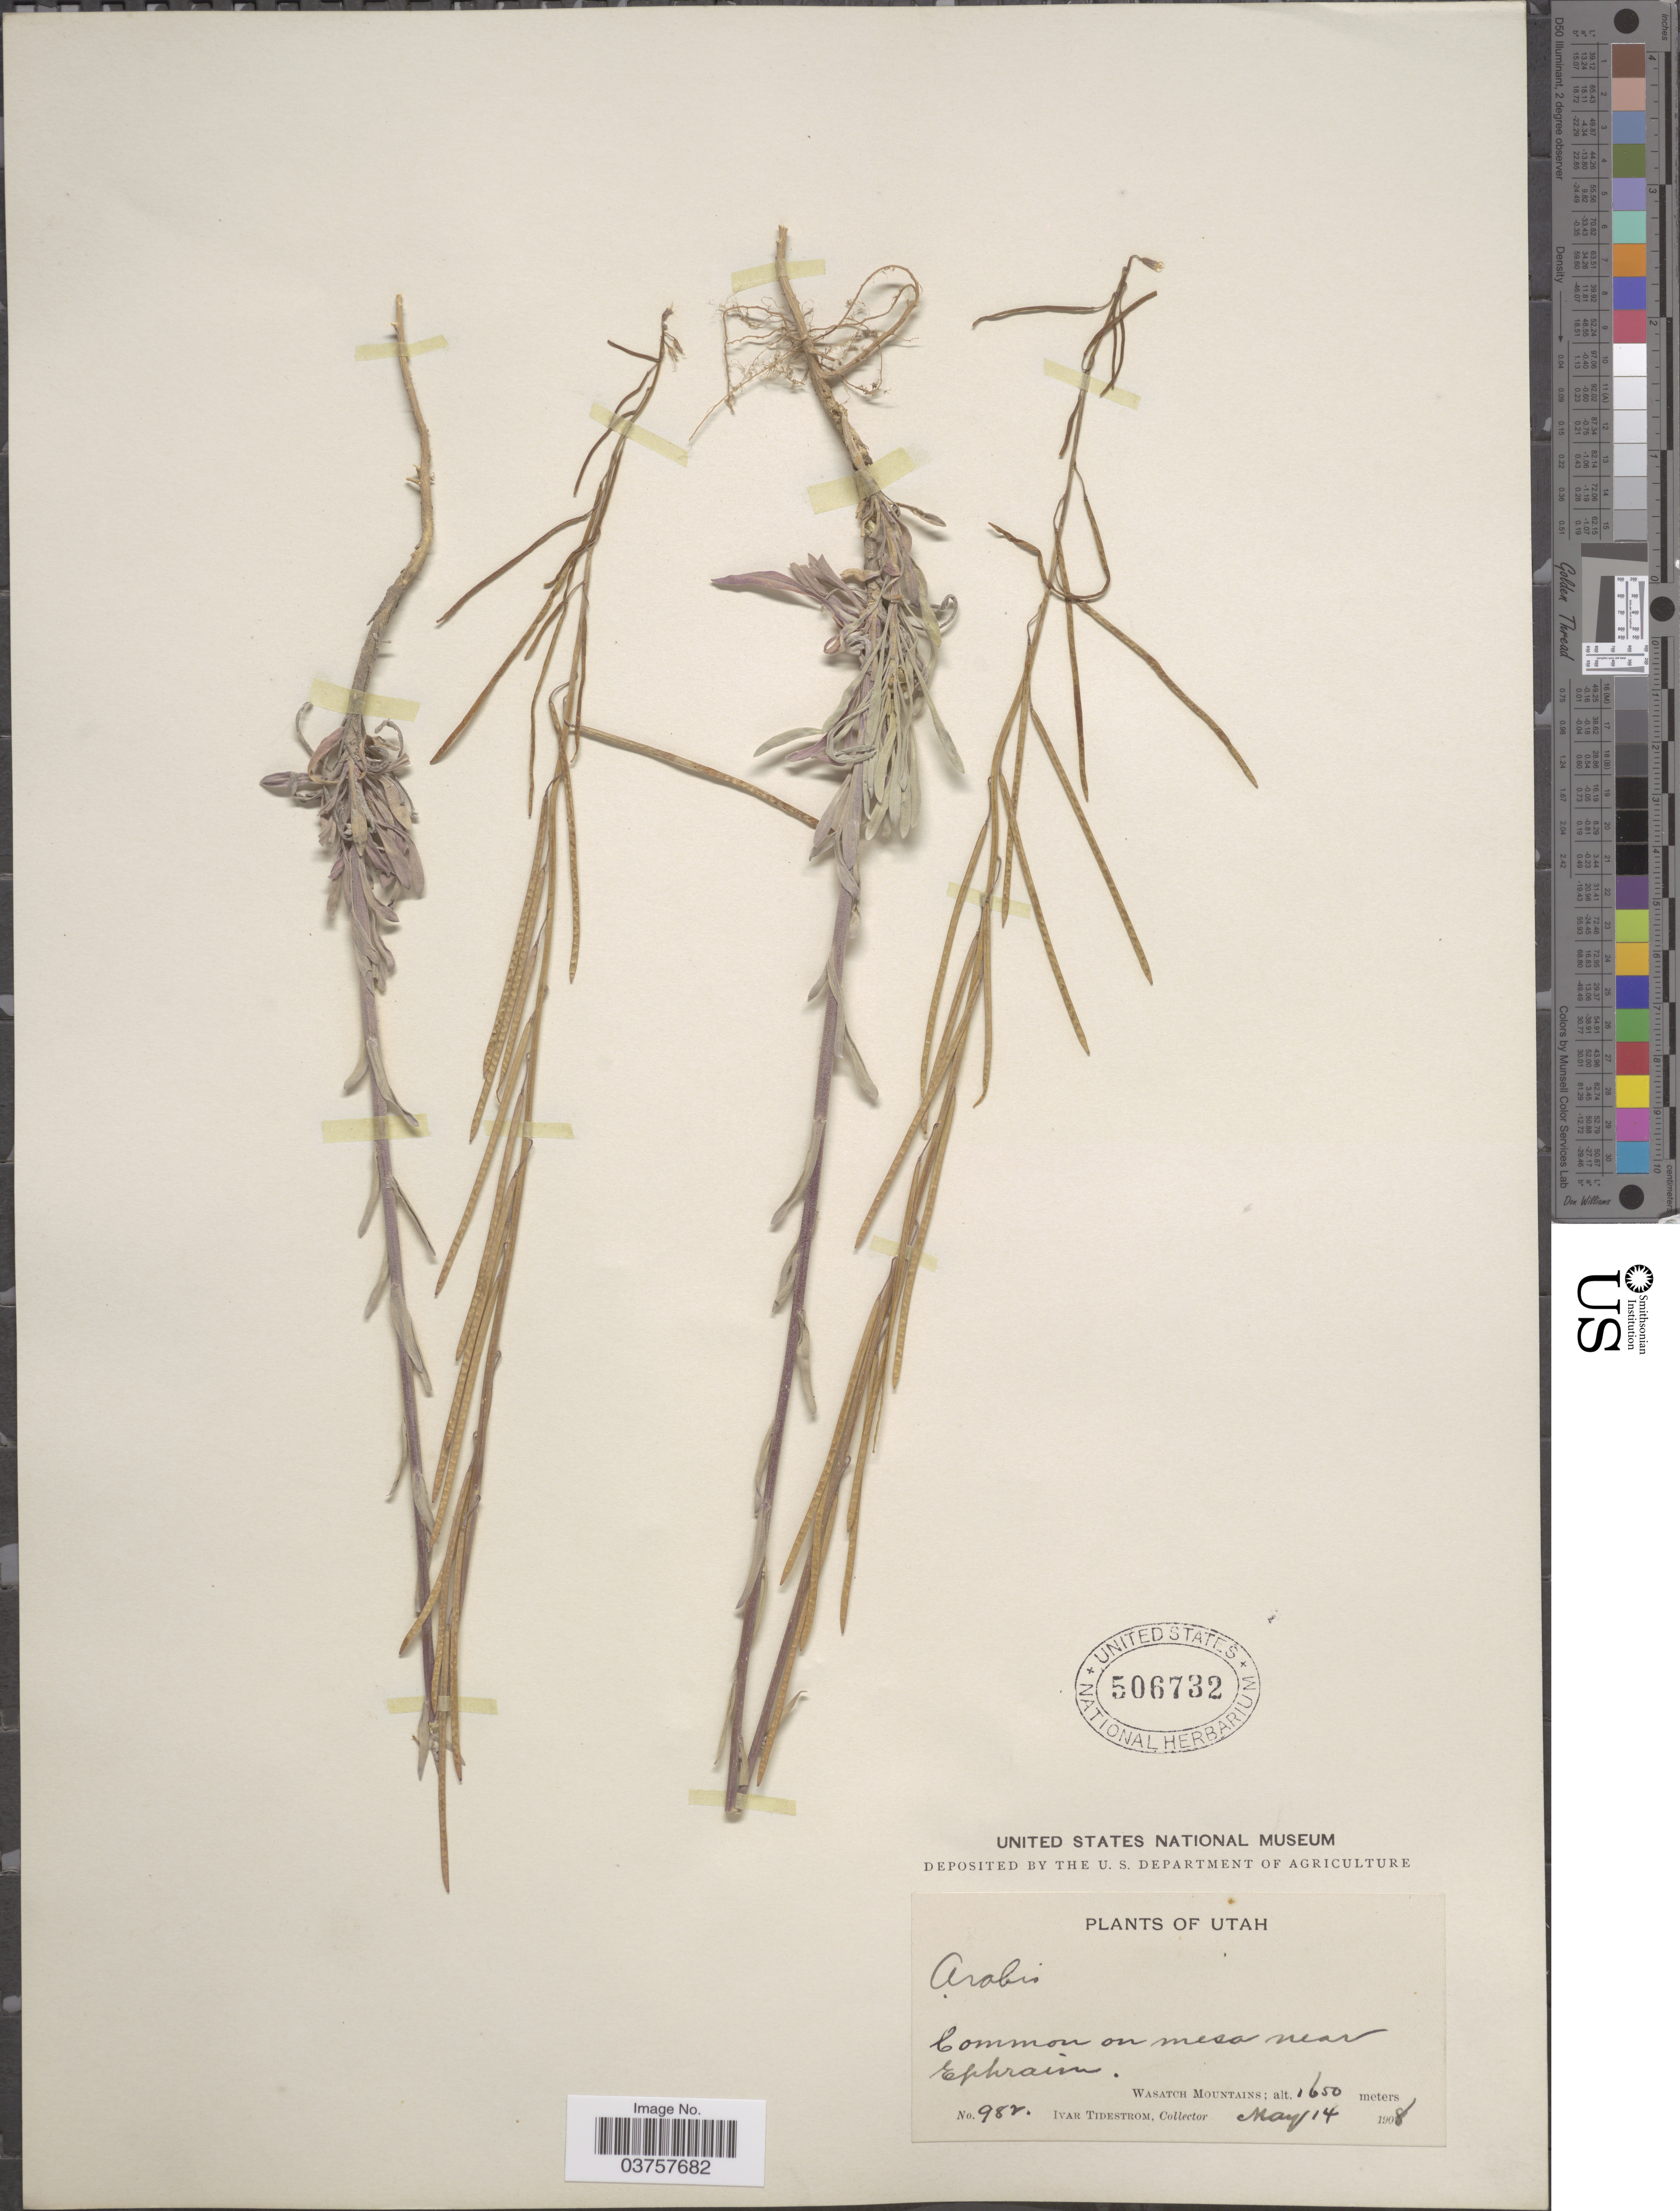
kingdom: Plantae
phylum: Tracheophyta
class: Magnoliopsida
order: Brassicales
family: Brassicaceae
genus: Arabis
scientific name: Arabis holboellii var. retrofracta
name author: Rydb.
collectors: I. F. Tidestrom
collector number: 982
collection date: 1908-05-14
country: United States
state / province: Utah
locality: Common on mesa near Ephraim. Wasatch Mountains.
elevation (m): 1650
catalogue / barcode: US 506732